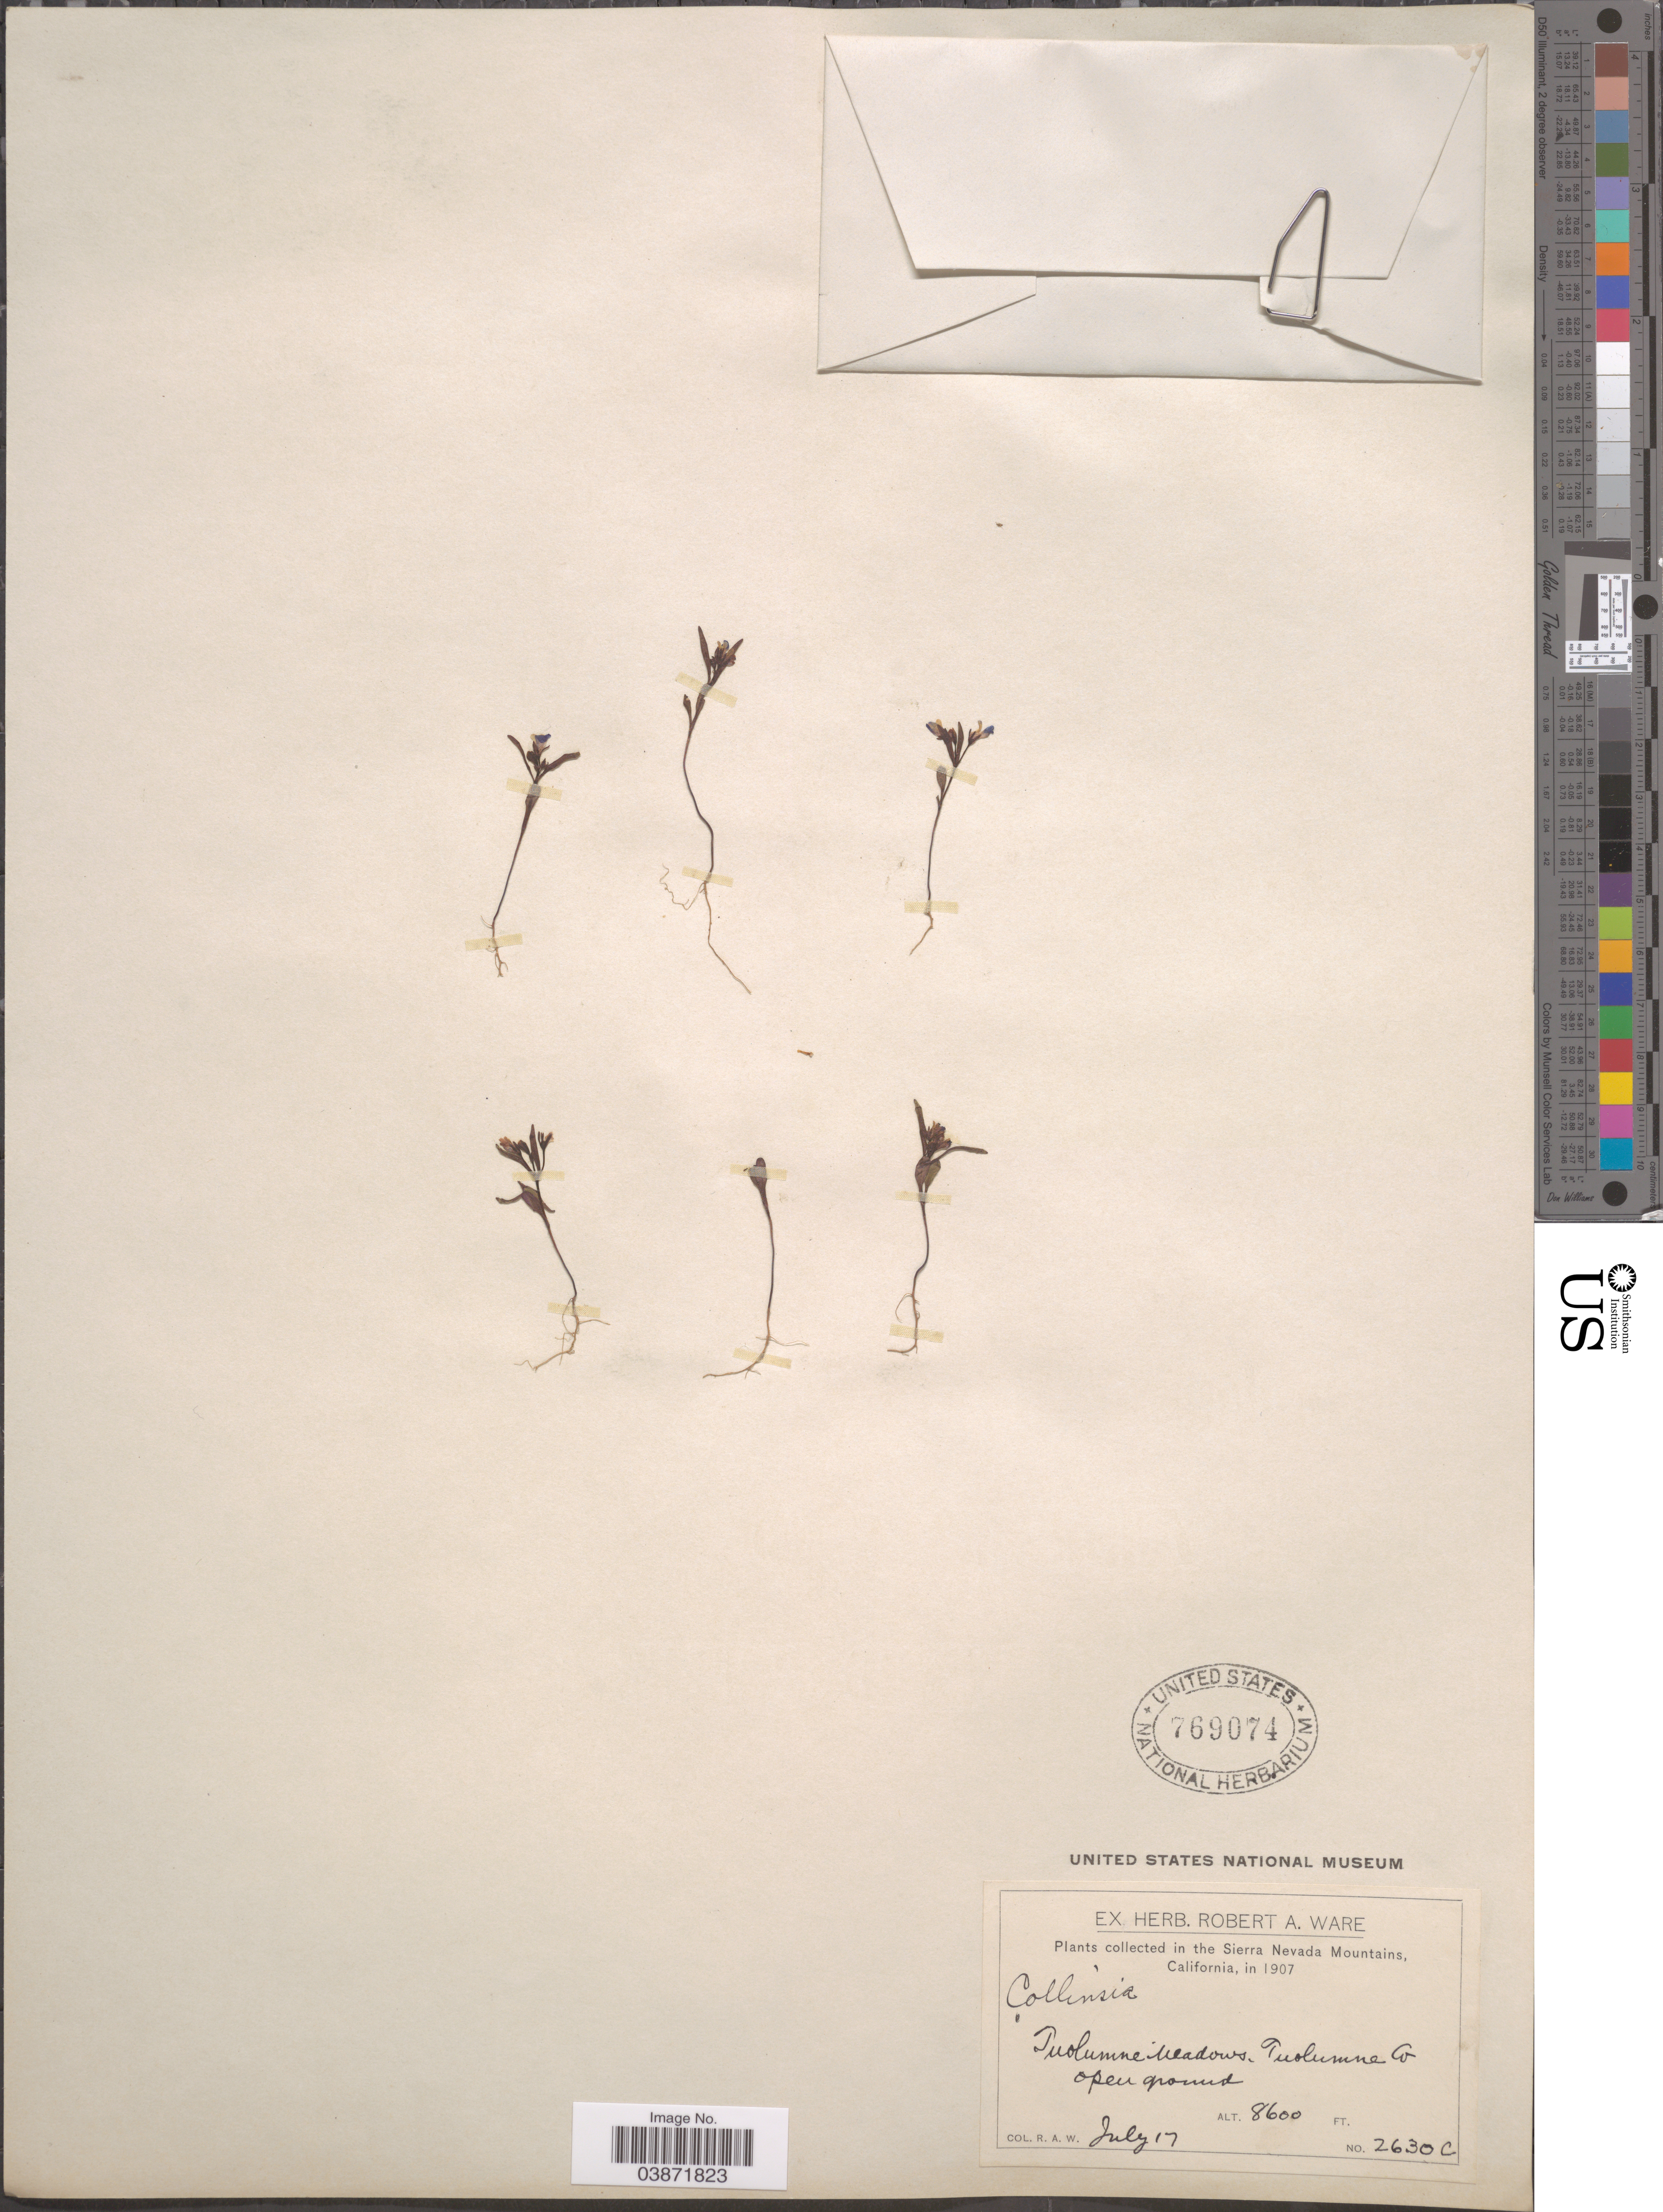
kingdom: Plantae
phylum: Tracheophyta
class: Magnoliopsida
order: Lamiales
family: Plantaginaceae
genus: Collinsia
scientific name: Collinsia sp.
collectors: R. Ware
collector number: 2630C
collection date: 1907-07-17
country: United States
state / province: California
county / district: Tuolumne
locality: In the Sierra Nevada Mountains. Tuolumne Meadows, Tuolumne Co.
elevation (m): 2621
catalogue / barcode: US 769074